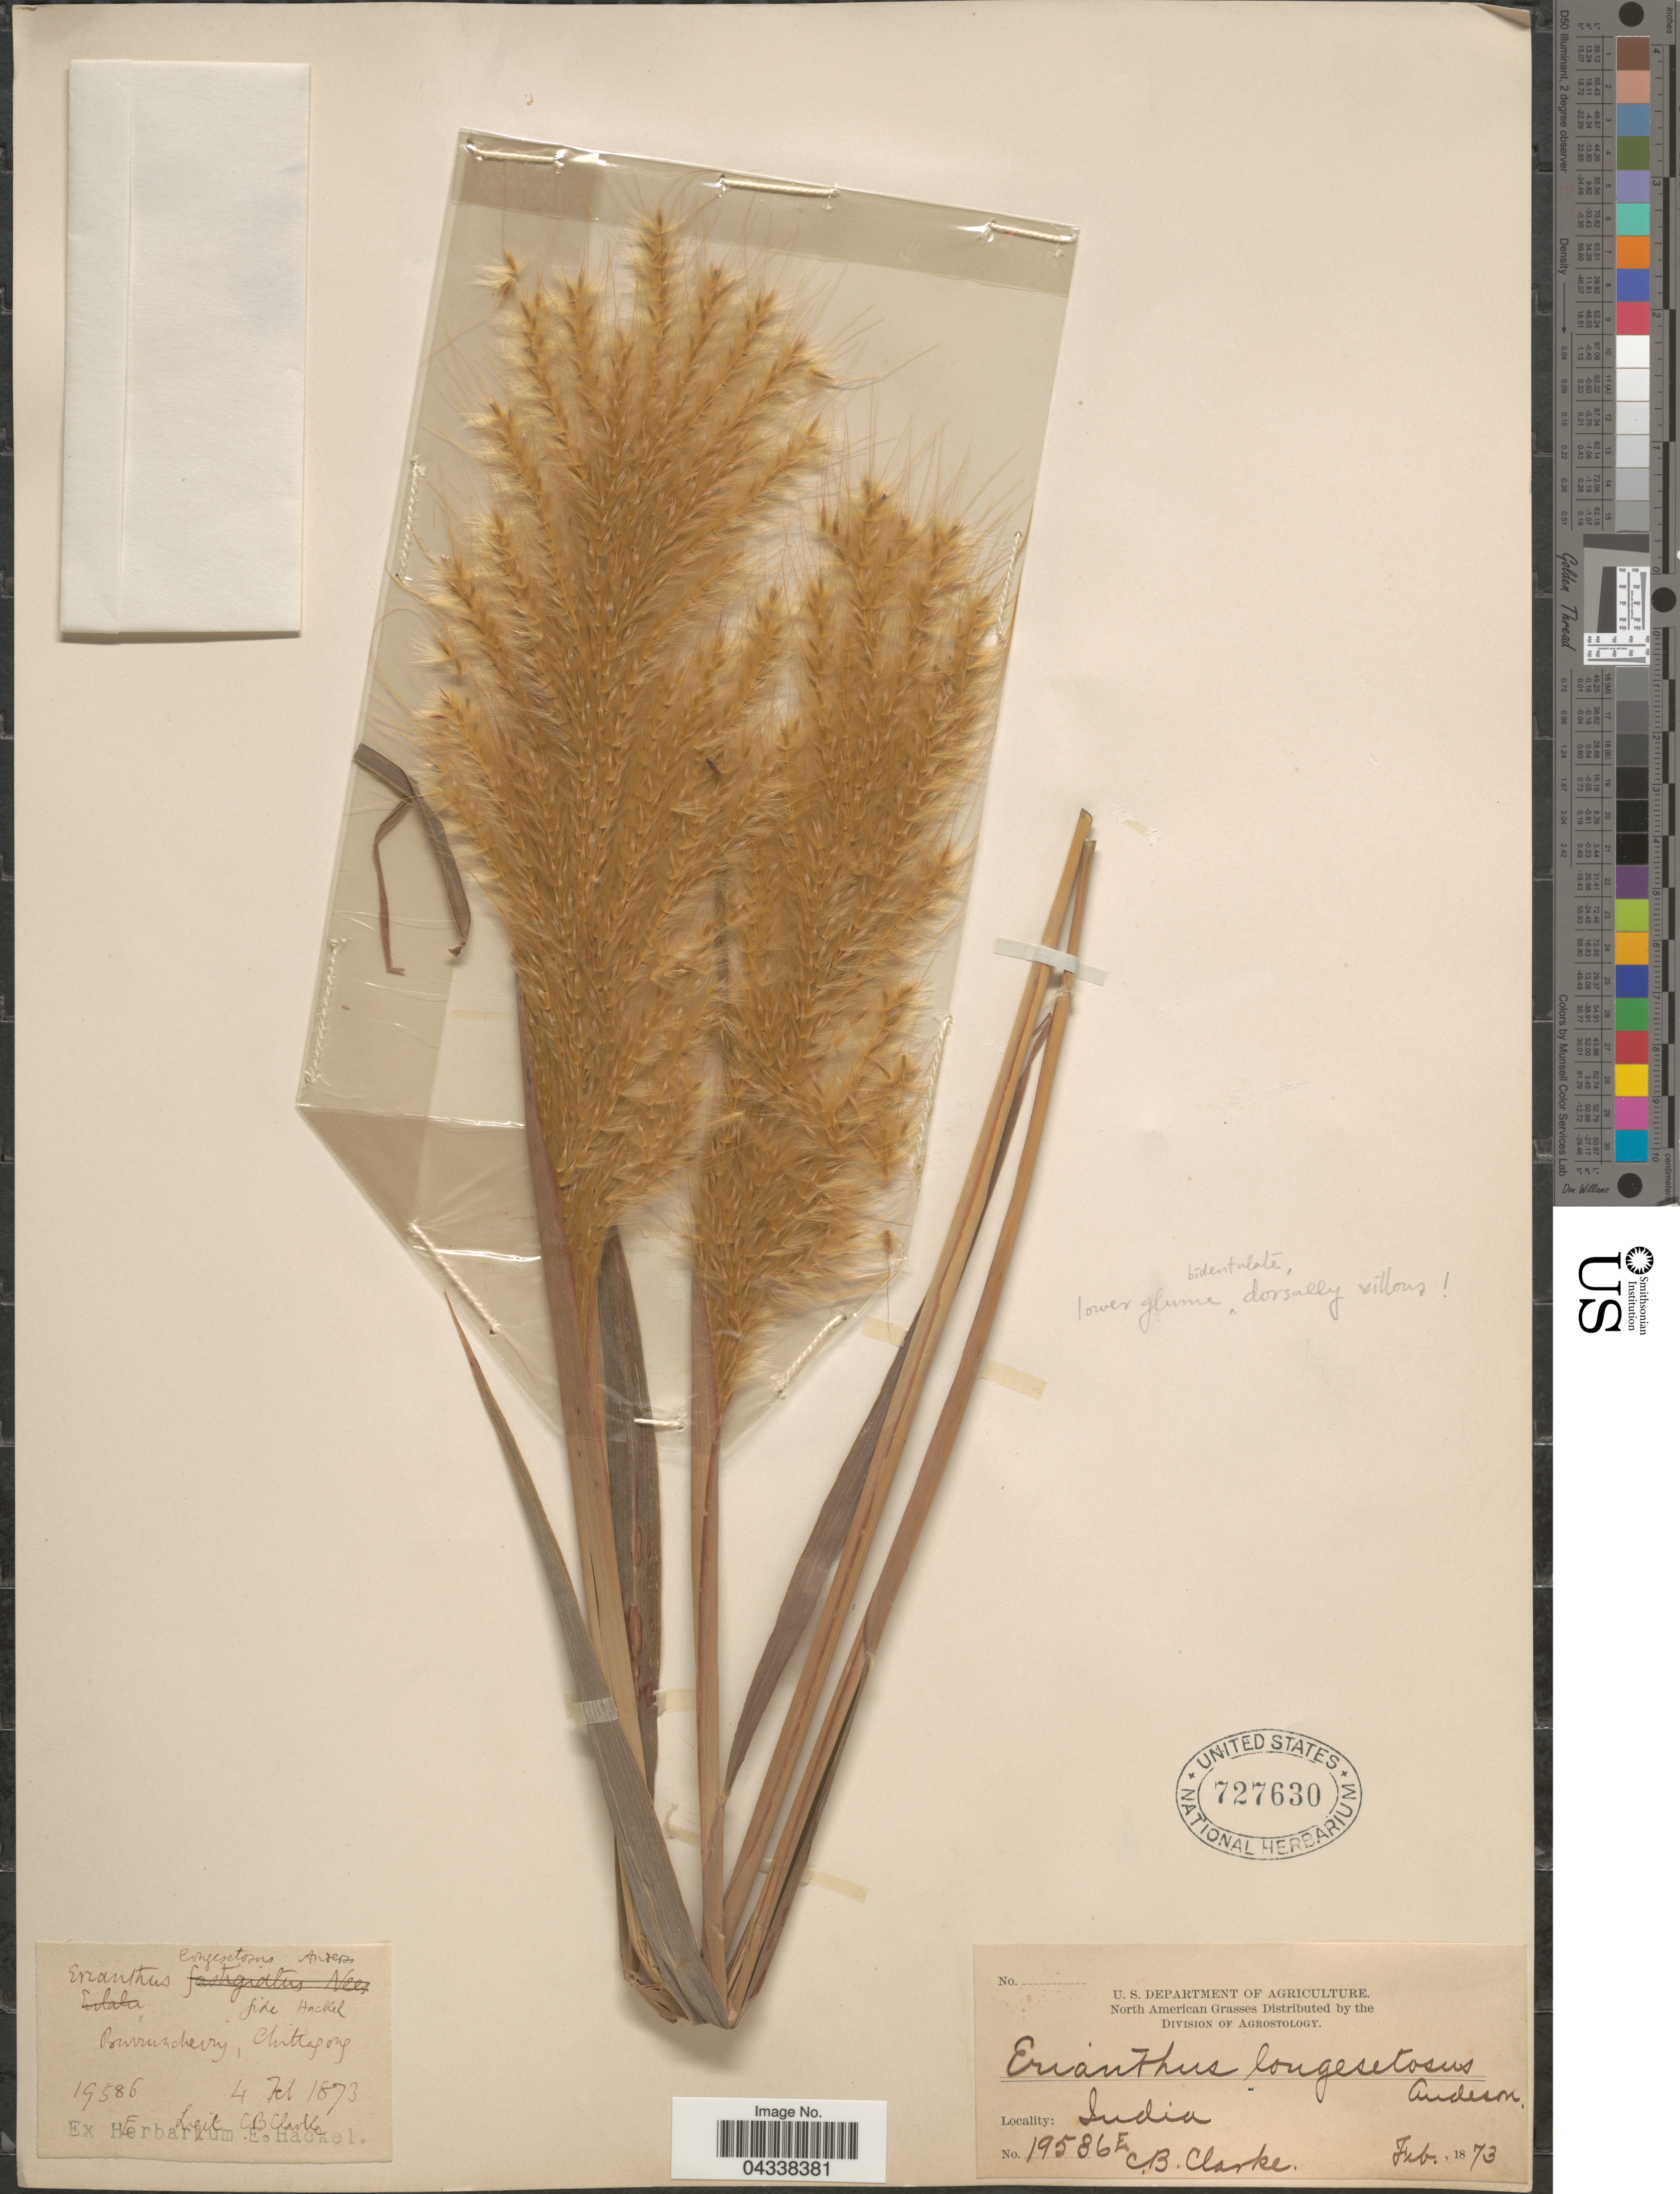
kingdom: Plantae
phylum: Tracheophyta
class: Liliopsida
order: Poales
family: Poaceae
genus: Saccharum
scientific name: Saccharum longisetosum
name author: V. Naray. ex Bor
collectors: C. B. Clarke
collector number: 19586E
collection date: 1873-02-04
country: India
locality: Burruncherry, Chittagong.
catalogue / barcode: US 727630